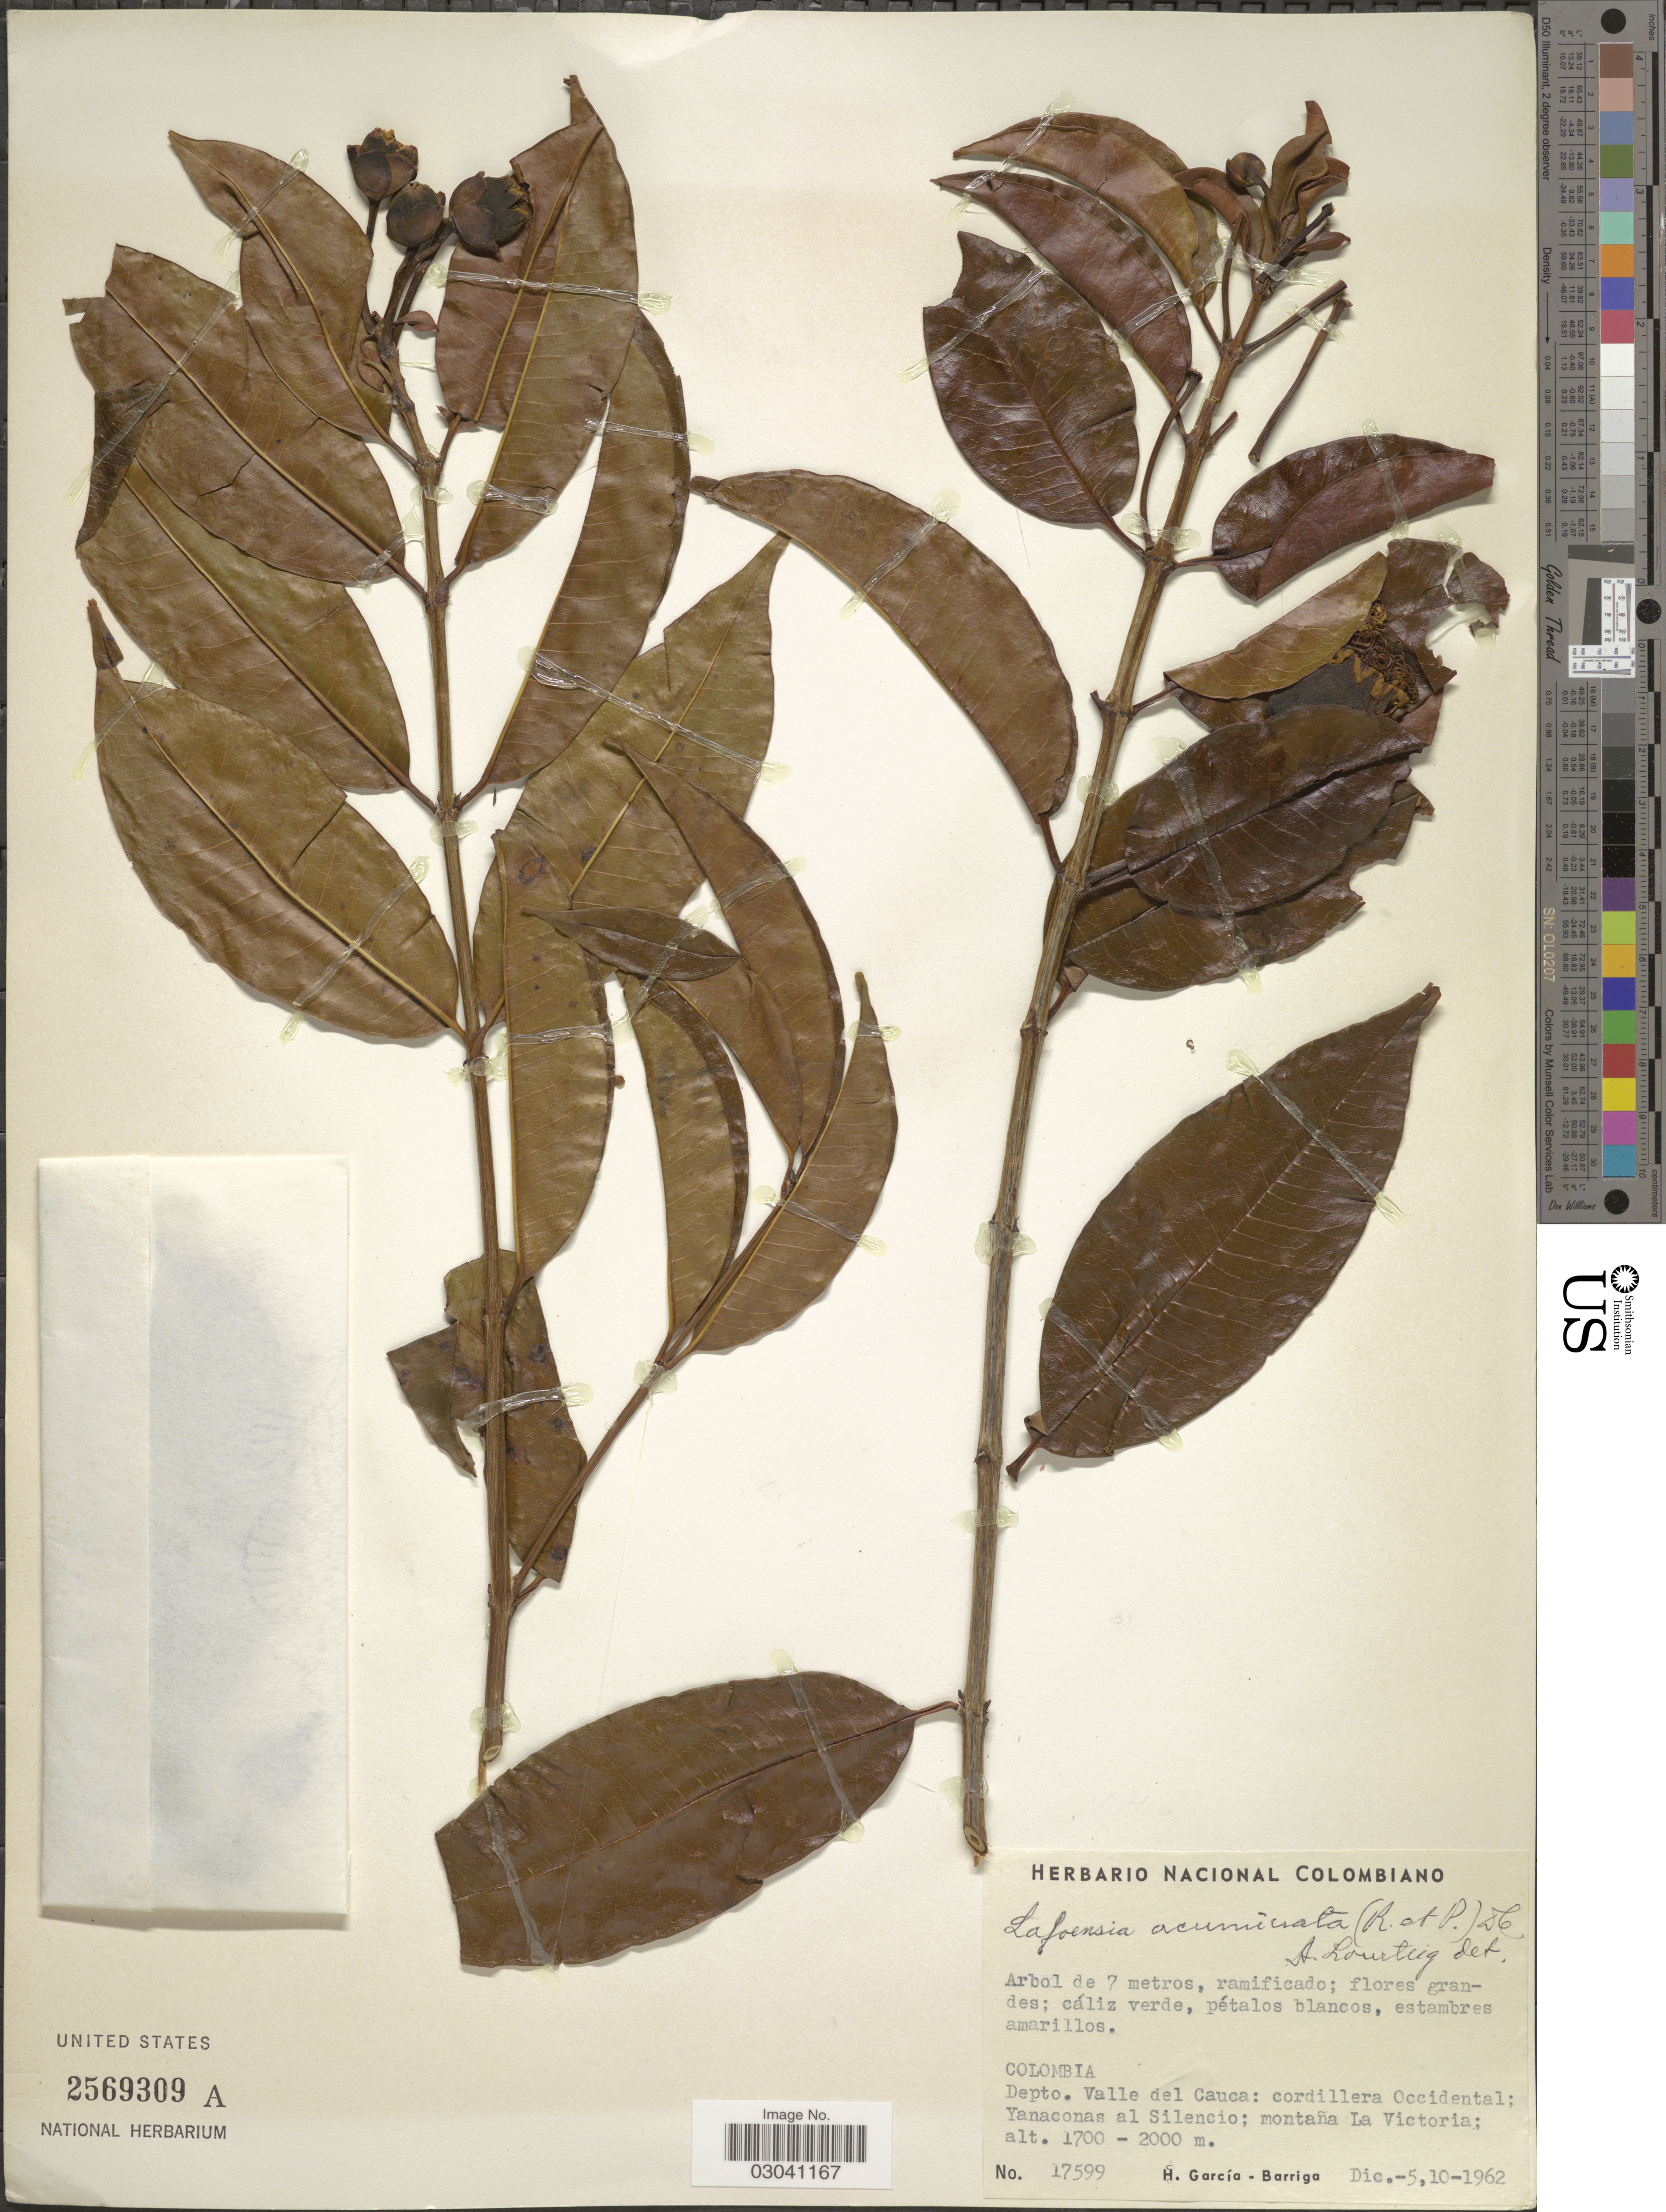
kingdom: Plantae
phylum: Tracheophyta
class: Magnoliopsida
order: Myrtales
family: Lythraceae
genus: Lafoensia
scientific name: Lafoensia acuminata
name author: (Ruiz & Pav.) DC.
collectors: H. García Barriga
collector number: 17599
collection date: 1962-12-05/1962-12-10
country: Colombia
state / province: Valle del Cauca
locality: Depto. Valle del Cauca: cordillera Occidental; Yanaconas al Silencio; montaña La Victoria.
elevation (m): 1700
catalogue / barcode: US 2569309A